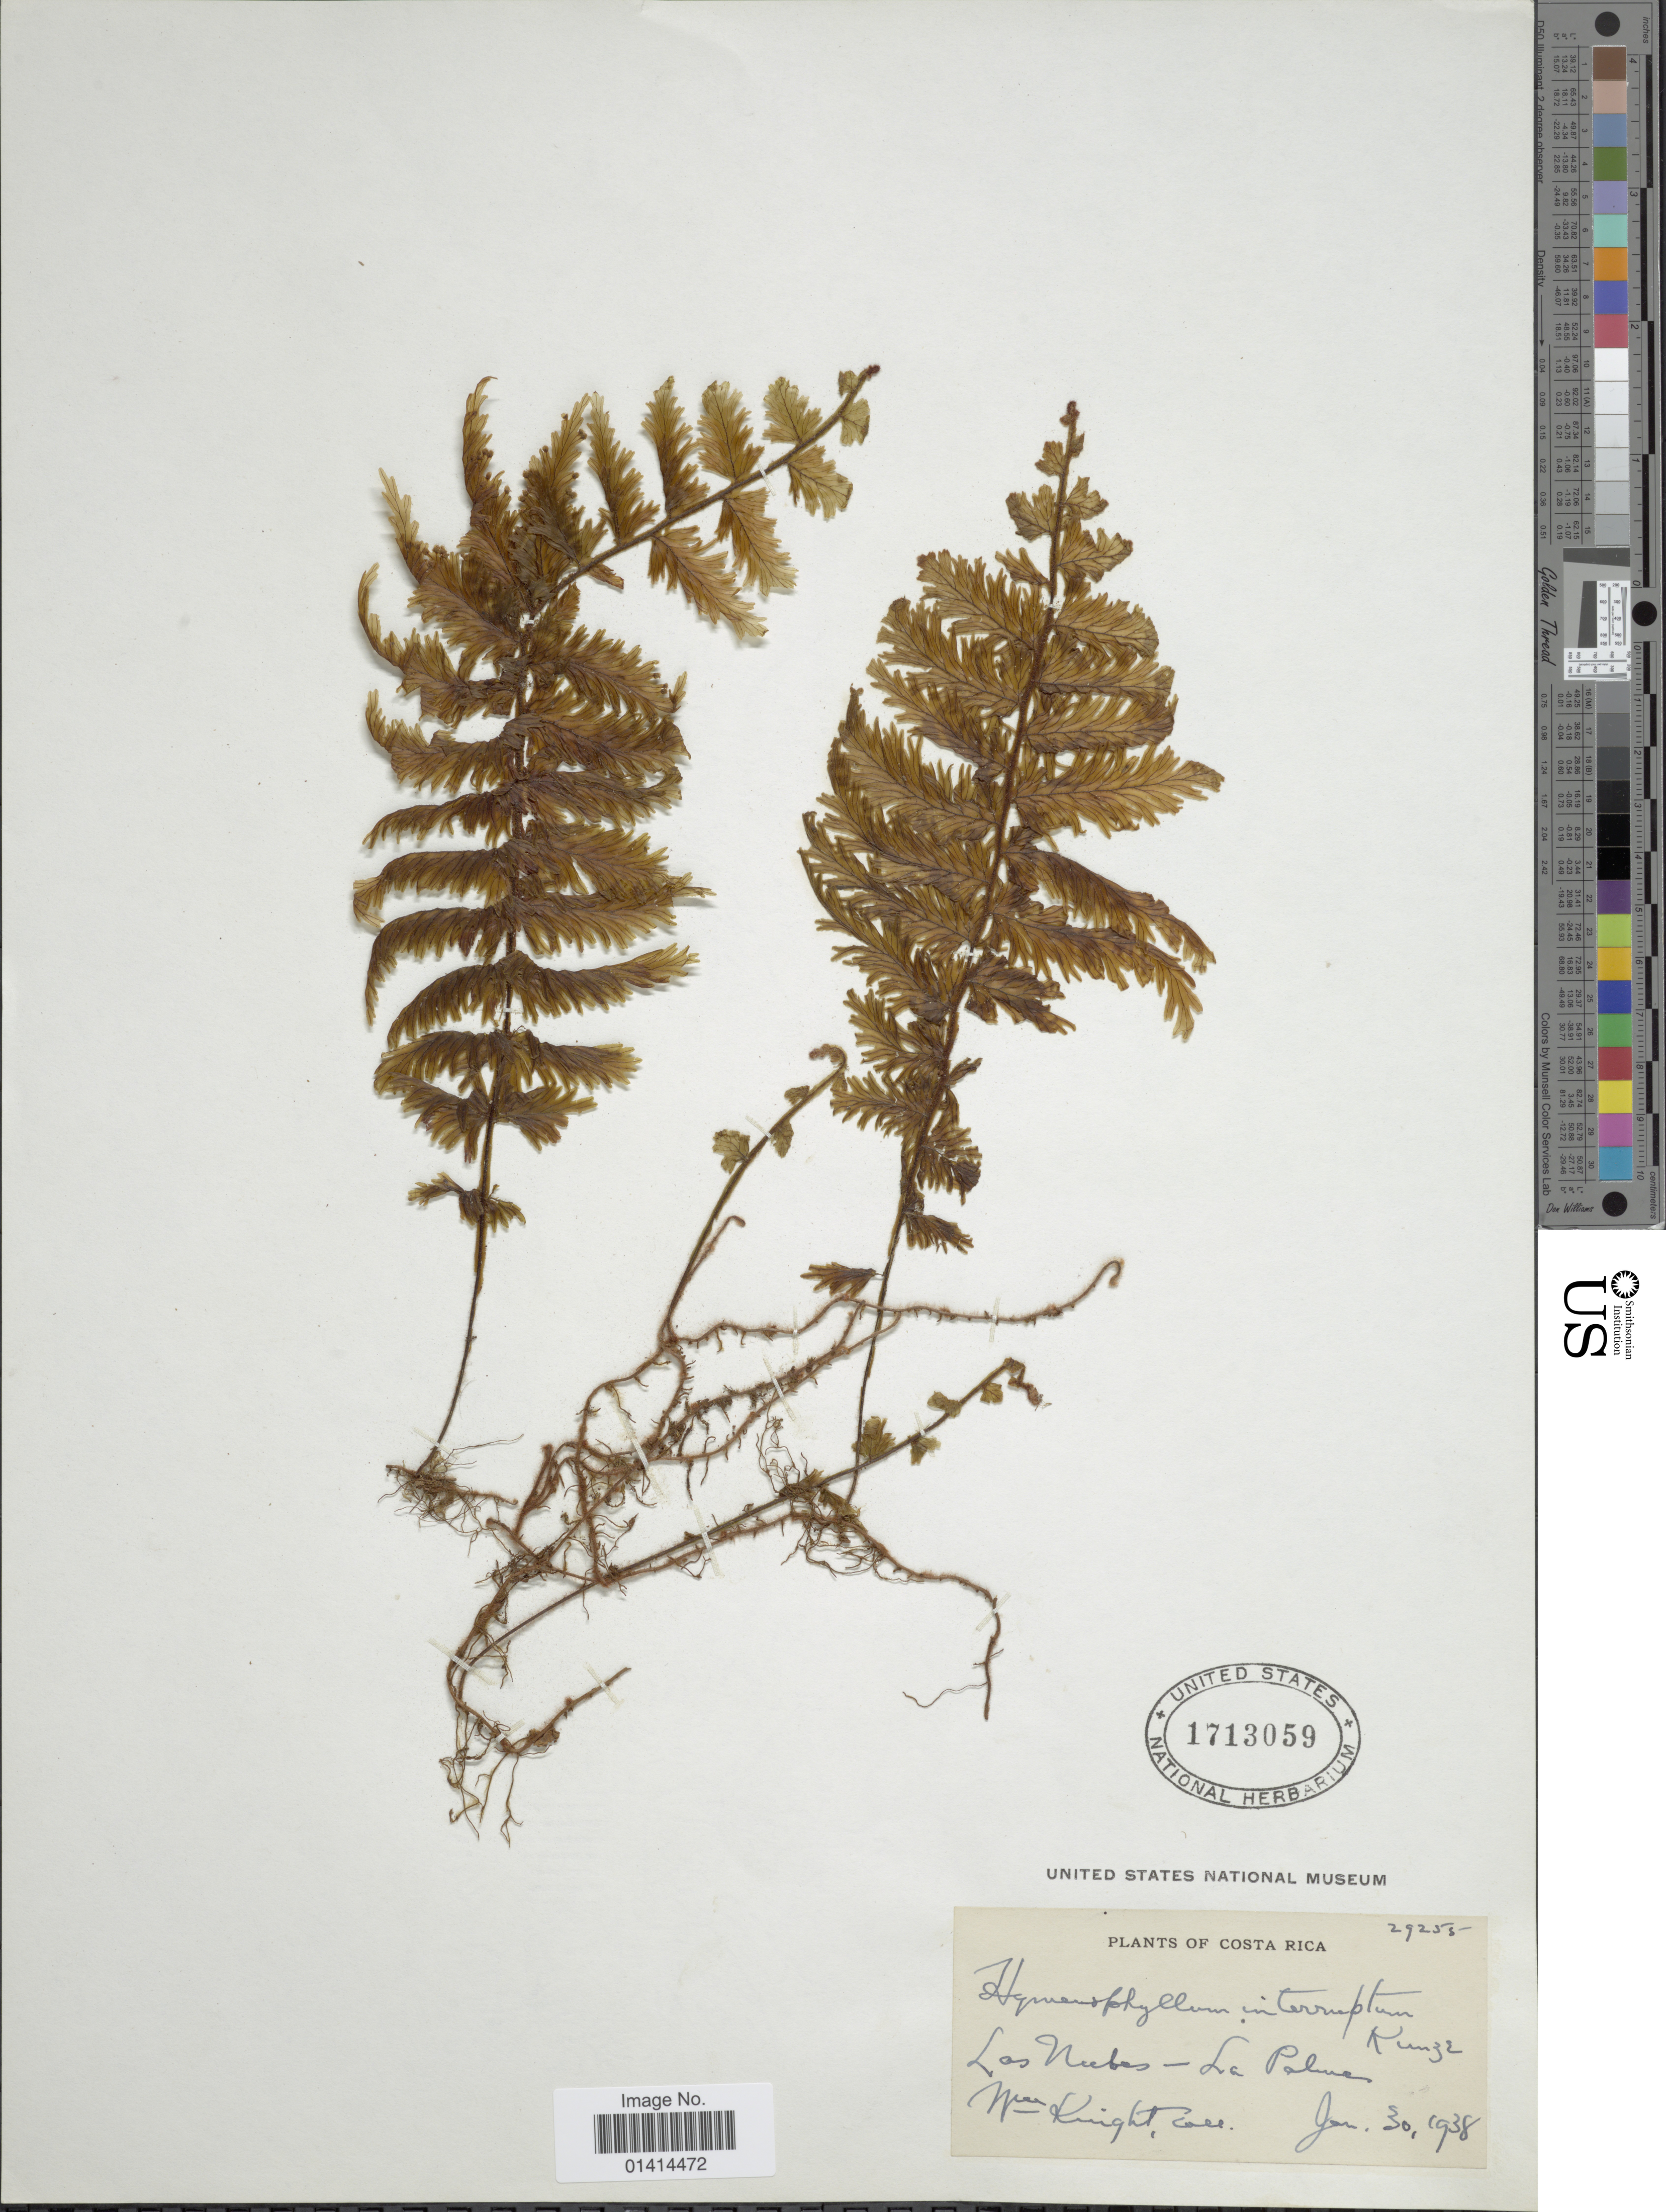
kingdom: Plantae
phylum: Tracheophyta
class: Polypodiopsida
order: Hymenophyllales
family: Hymenophyllaceae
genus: Hymenophyllum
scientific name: Hymenophyllum sieberi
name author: (C. Presl) Bosch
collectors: W. Knight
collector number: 29255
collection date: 1938-01-30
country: Costa Rica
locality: Las Nubes - La Palma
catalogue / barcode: US 1713059